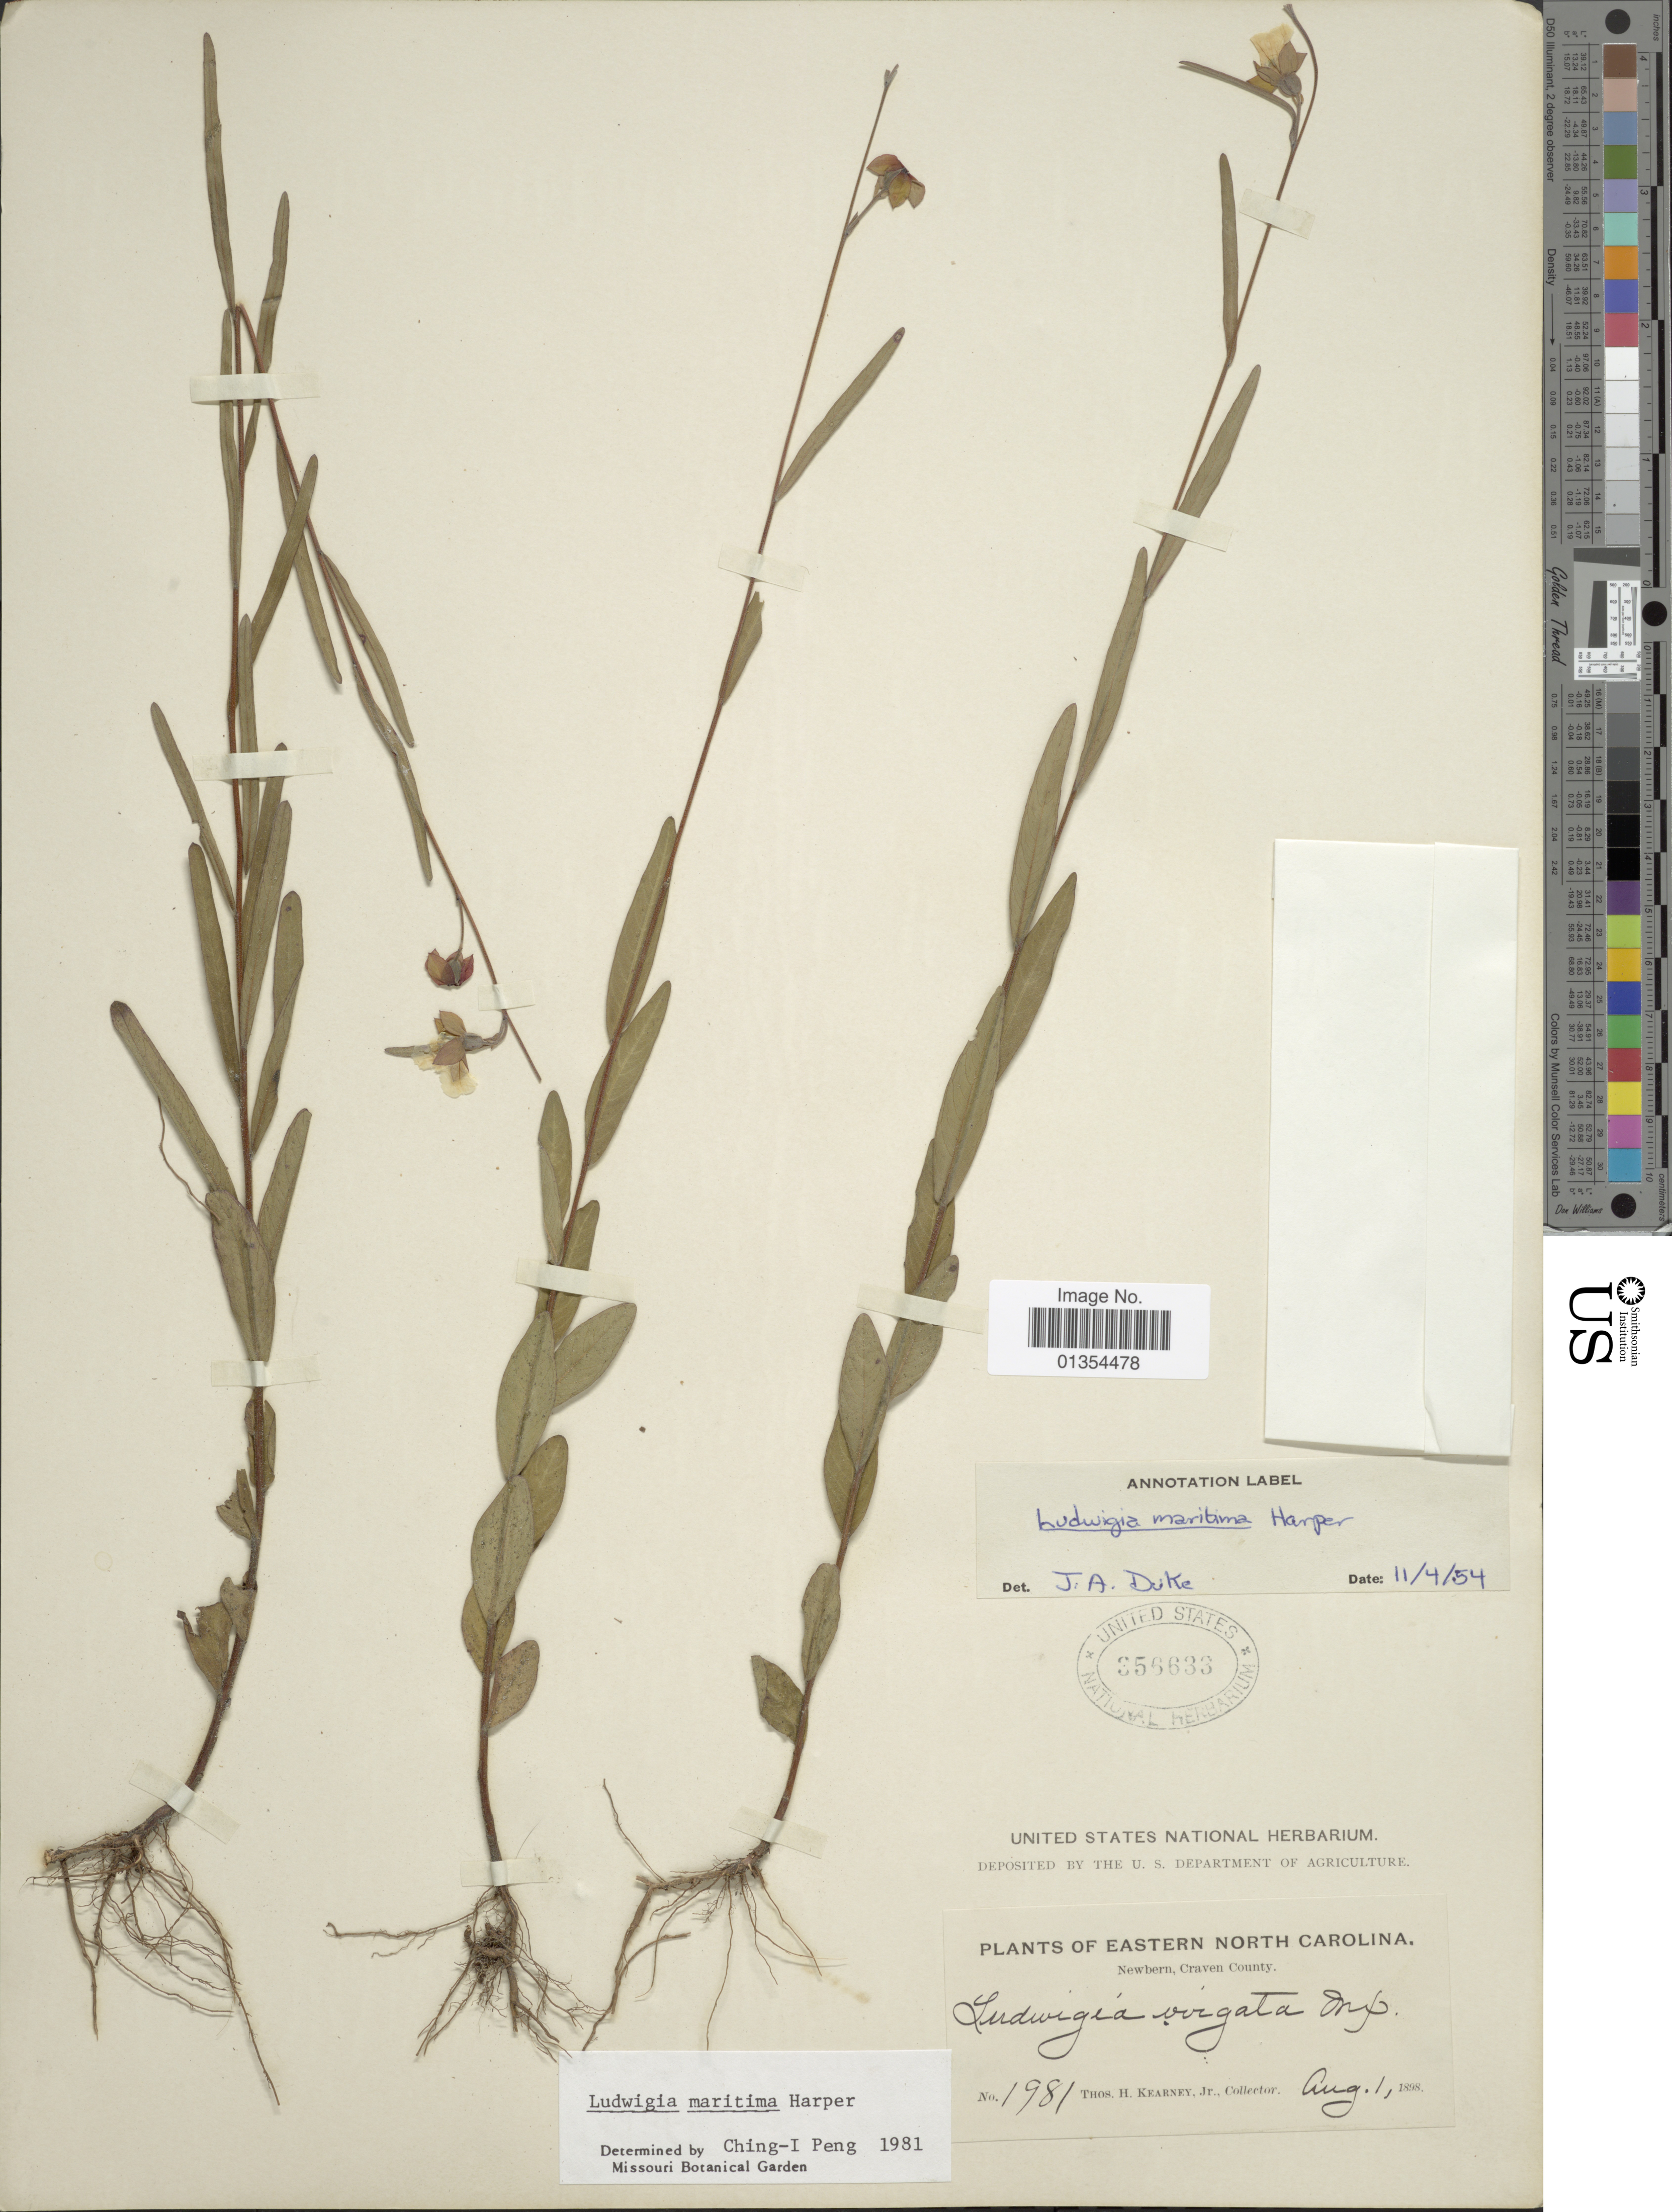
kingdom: Plantae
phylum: Tracheophyta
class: Magnoliopsida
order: Myrtales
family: Onagraceae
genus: Ludwigia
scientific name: Ludwigia maritima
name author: R.M. Harper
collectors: T. H. Kearney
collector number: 1981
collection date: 1898-08-01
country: United States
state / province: North Carolina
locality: Eastern North Carolina, Newbern, Craven County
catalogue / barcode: US 356633